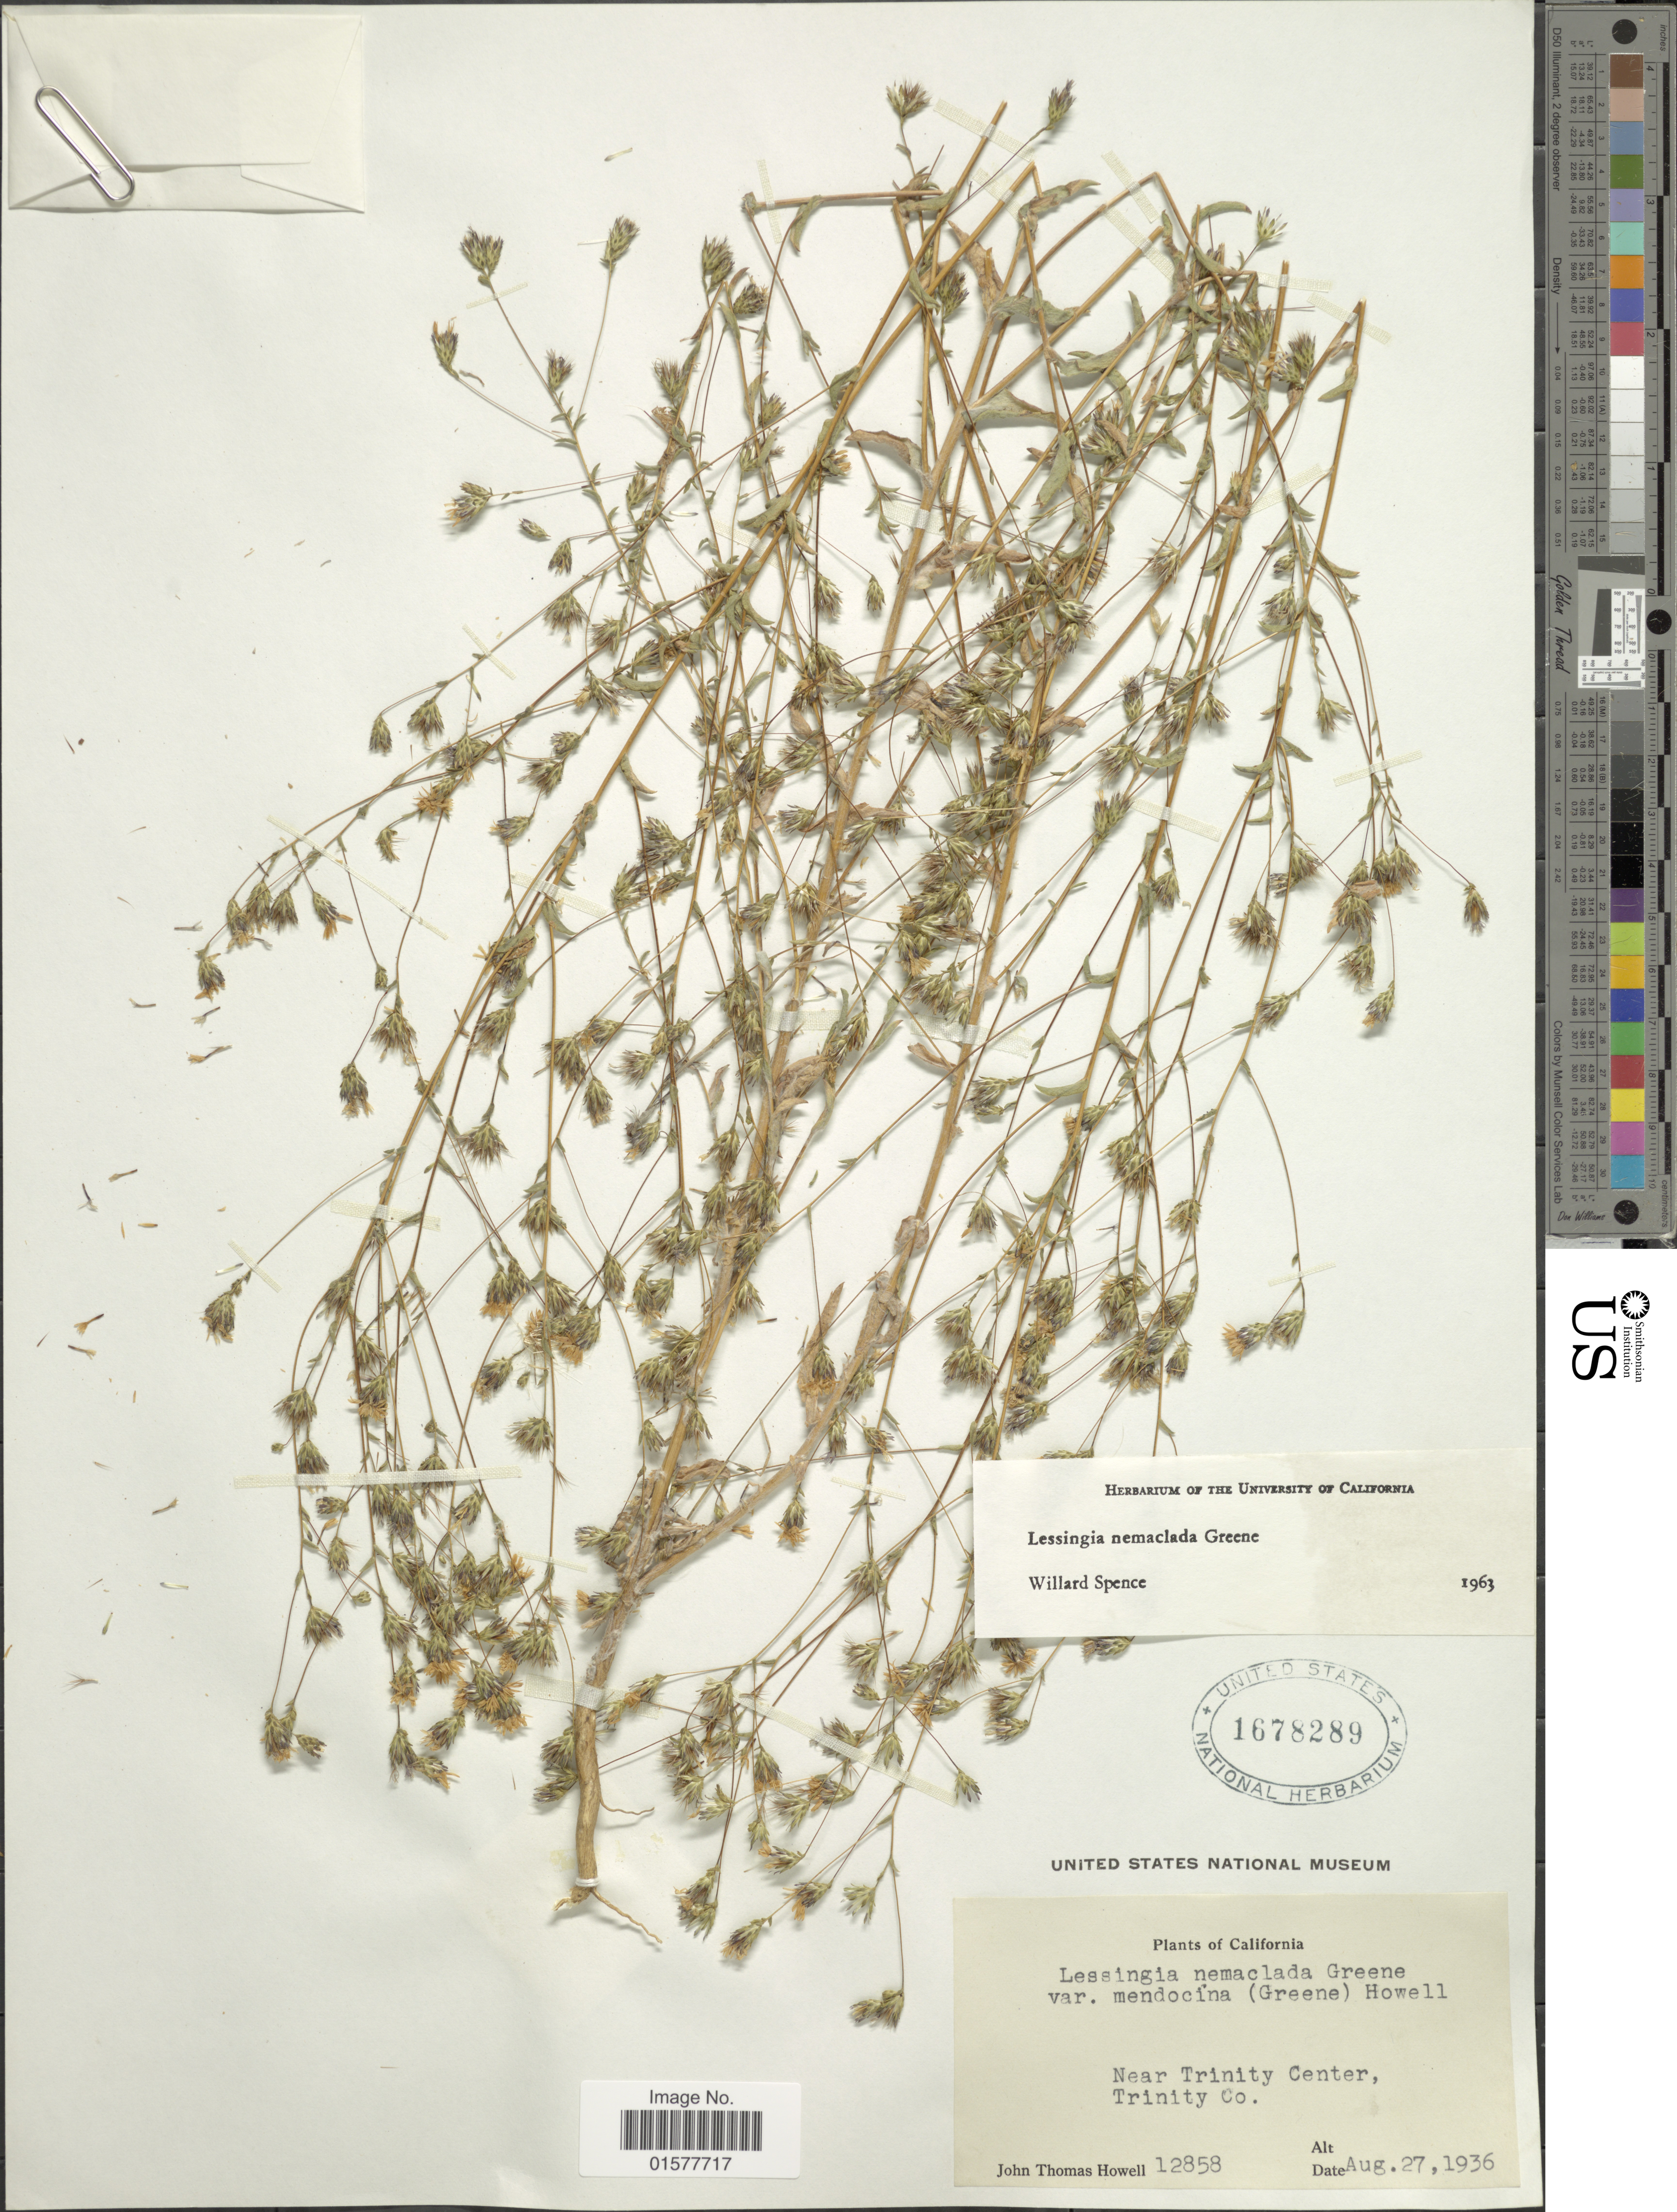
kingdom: Plantae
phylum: Tracheophyta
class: Magnoliopsida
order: Asterales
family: Asteraceae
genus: Lessingia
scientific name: Lessingia nemaclada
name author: Greene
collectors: J. T. Howell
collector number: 12858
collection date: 1936-08-27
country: United States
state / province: California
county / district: Trinity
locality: Near Trinuty Center, Trinity Co.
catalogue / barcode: US 1678289